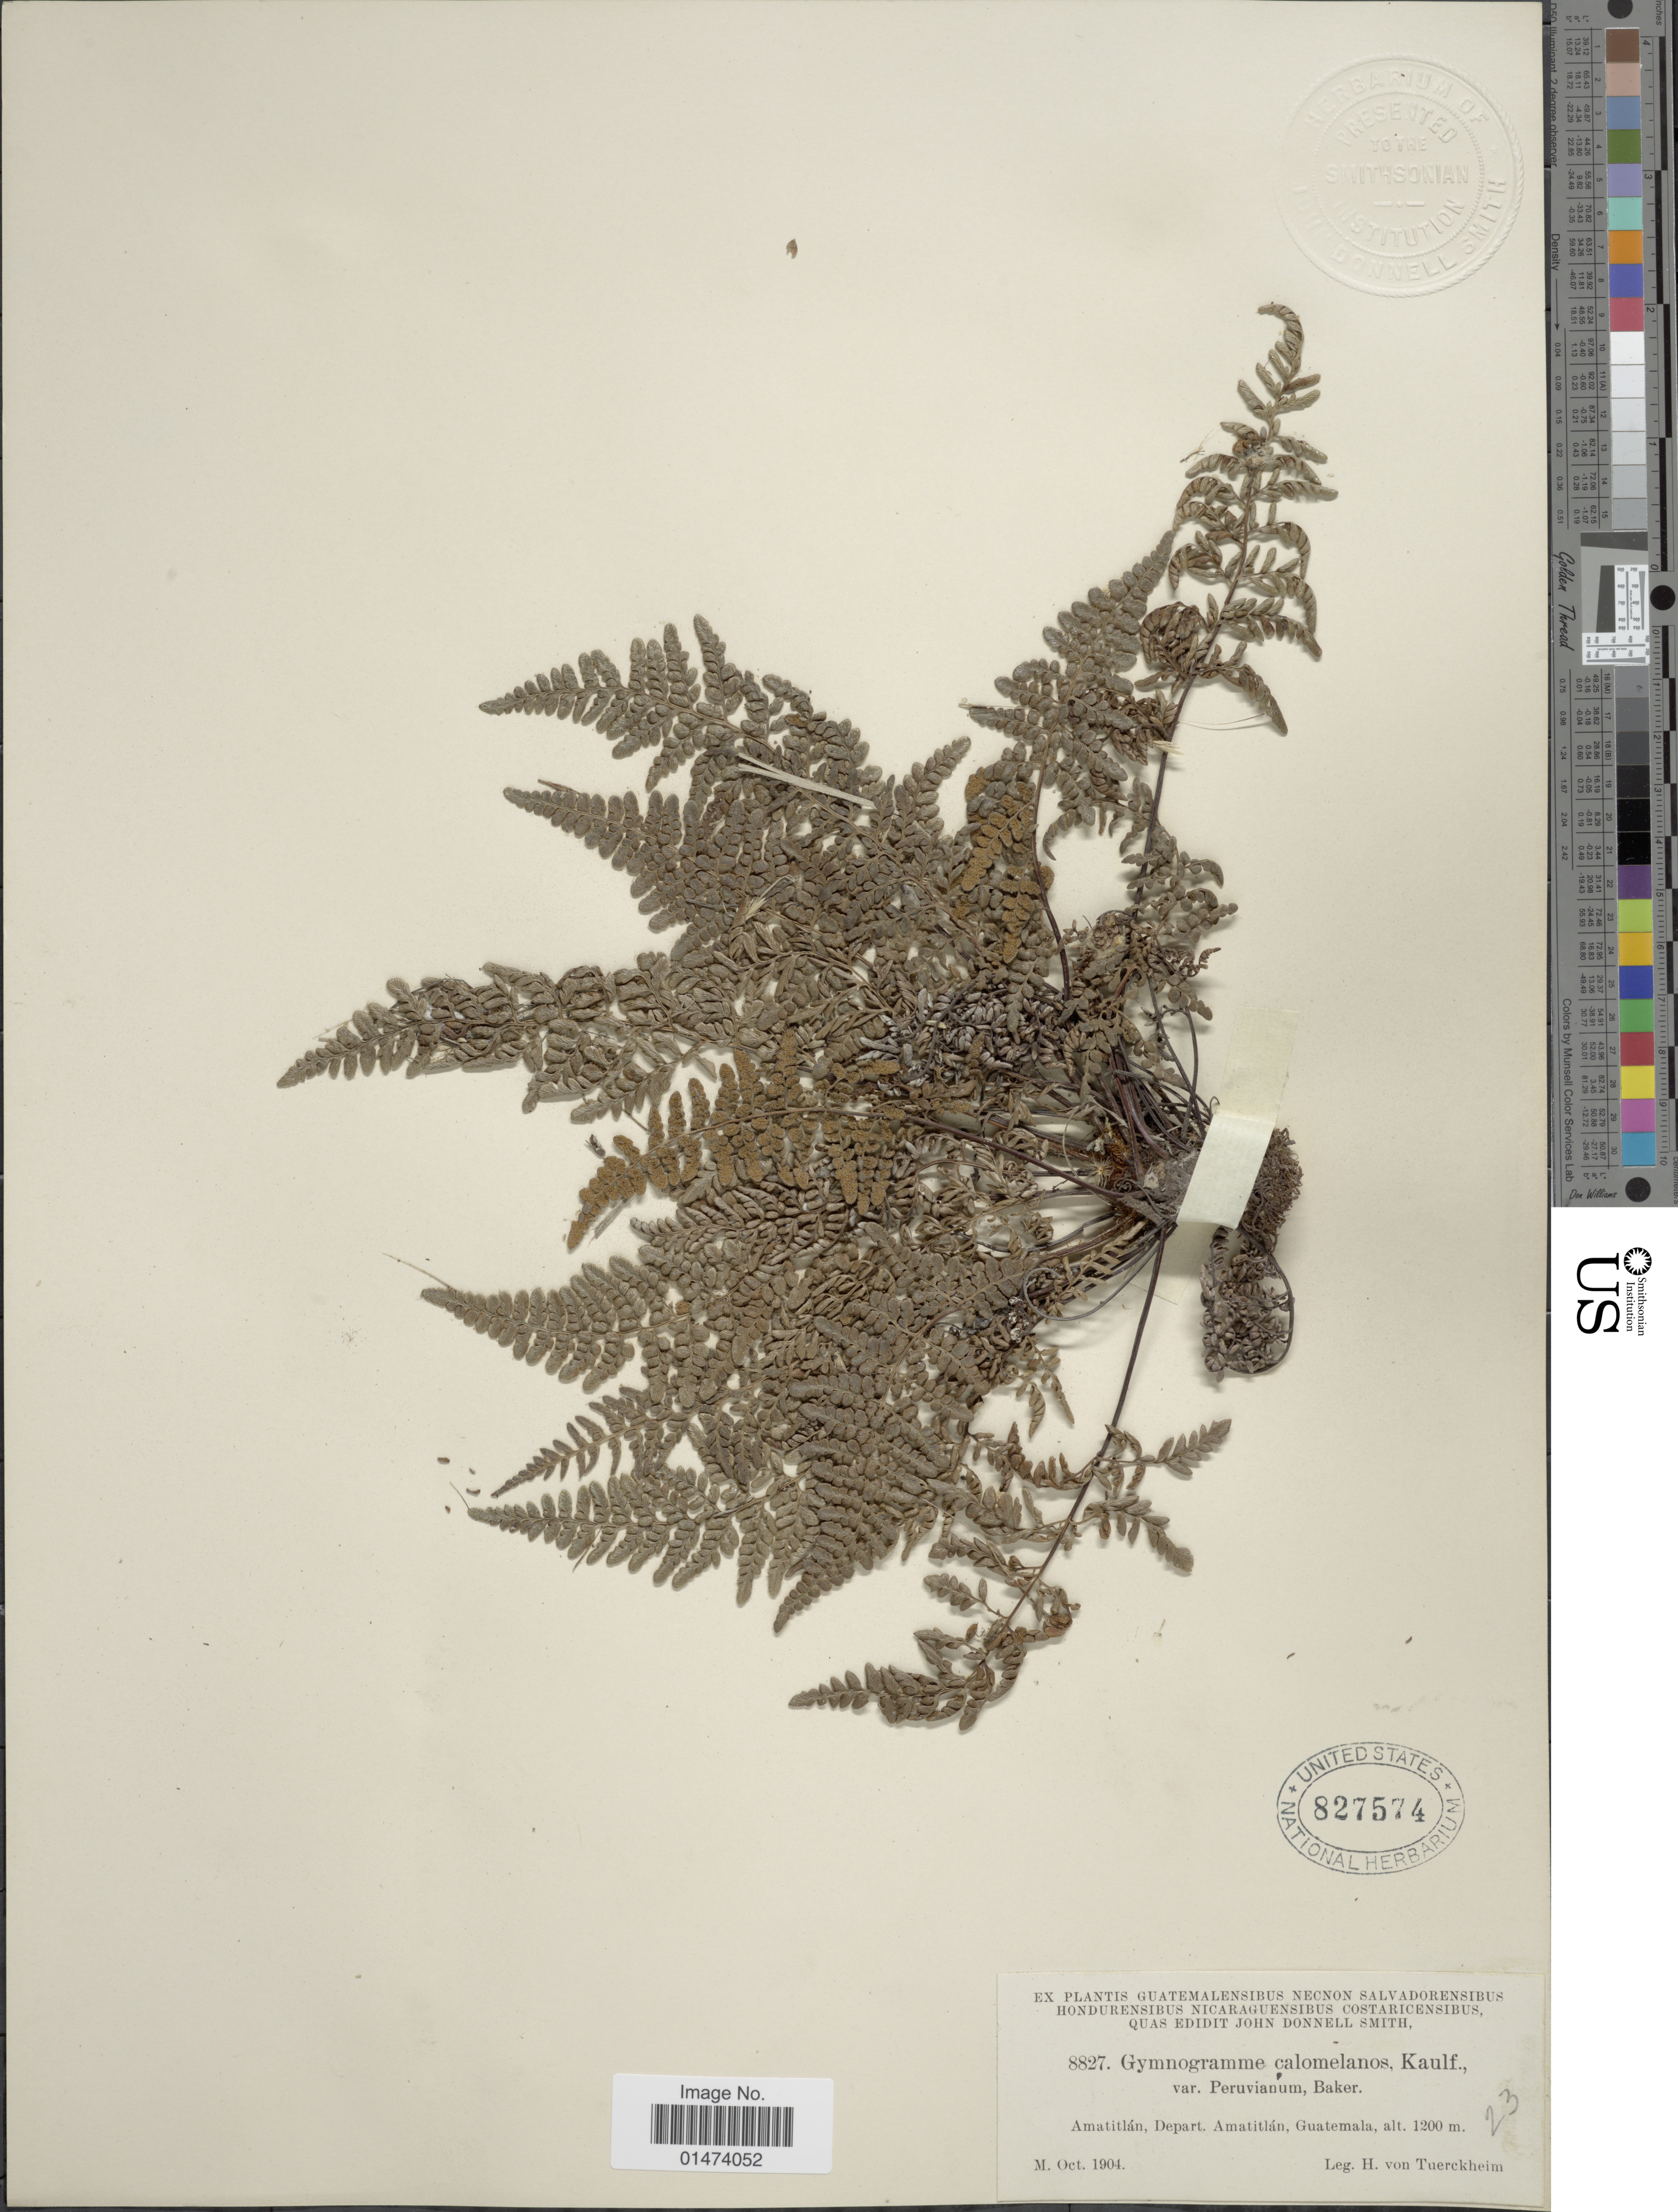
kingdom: Plantae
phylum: Tracheophyta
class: Polypodiopsida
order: Polypodiales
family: Pteridaceae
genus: Pityrogramma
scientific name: Pityrogramma dealbata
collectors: H. von Tuerckheim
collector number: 8827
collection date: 1904-10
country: Guatemala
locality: Amatitlan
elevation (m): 1200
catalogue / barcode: US 827574